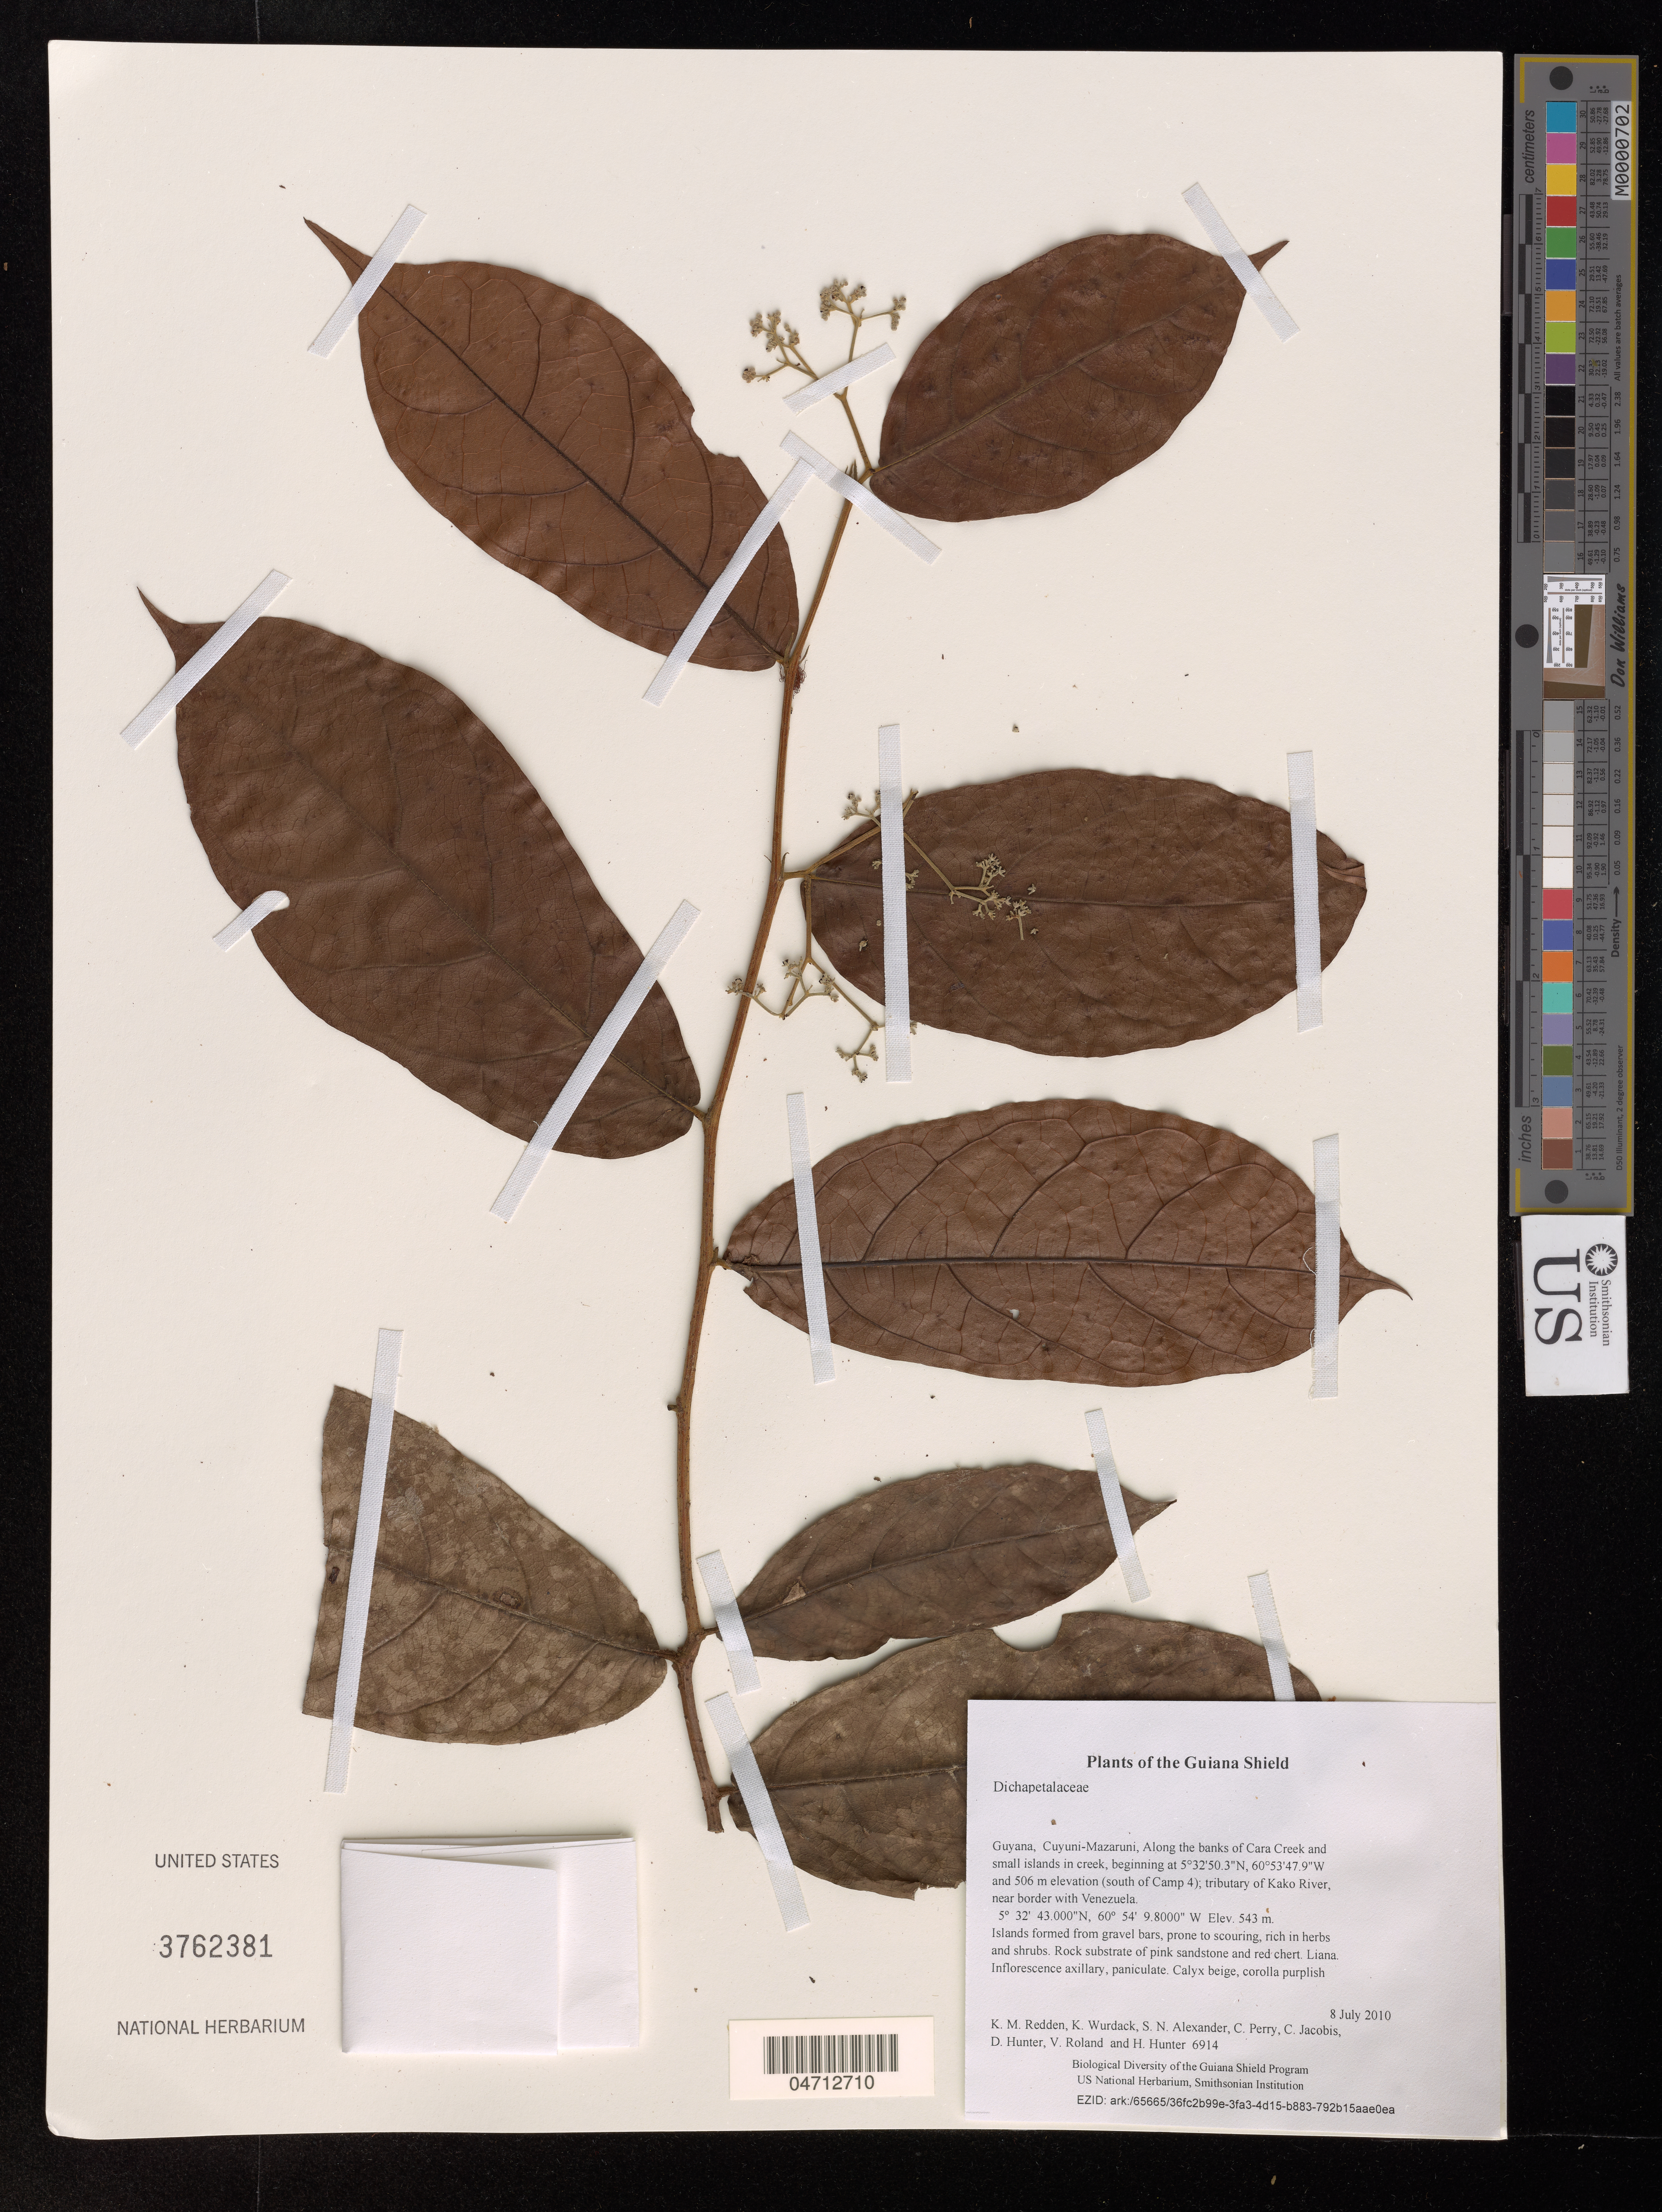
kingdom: Plantae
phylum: Tracheophyta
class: Magnoliopsida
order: Malpighiales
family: Dichapetalaceae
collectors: K. M. Redden, K. Wurdack, S. N. Alexander, C. Perry, C. Jacobis, D. Hunter, V. Roland & H. Hunter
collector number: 6914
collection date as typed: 8 July 2010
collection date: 2010-07-08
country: Guyana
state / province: Cuyuni-Mazaruni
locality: Along the banks of Cara Creek and small islands in creek, beginning at 5°32'50.3"N, 60°53'47.9"W and 506 m elevation (south of Camp 4); tributary of Kako River, near border with Venezuela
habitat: Islands formed from gravel bars, prone to scouring, rich in herbs and shrubs. Rock substrate of pink sandstone and red chert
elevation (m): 543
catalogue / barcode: US 3762381